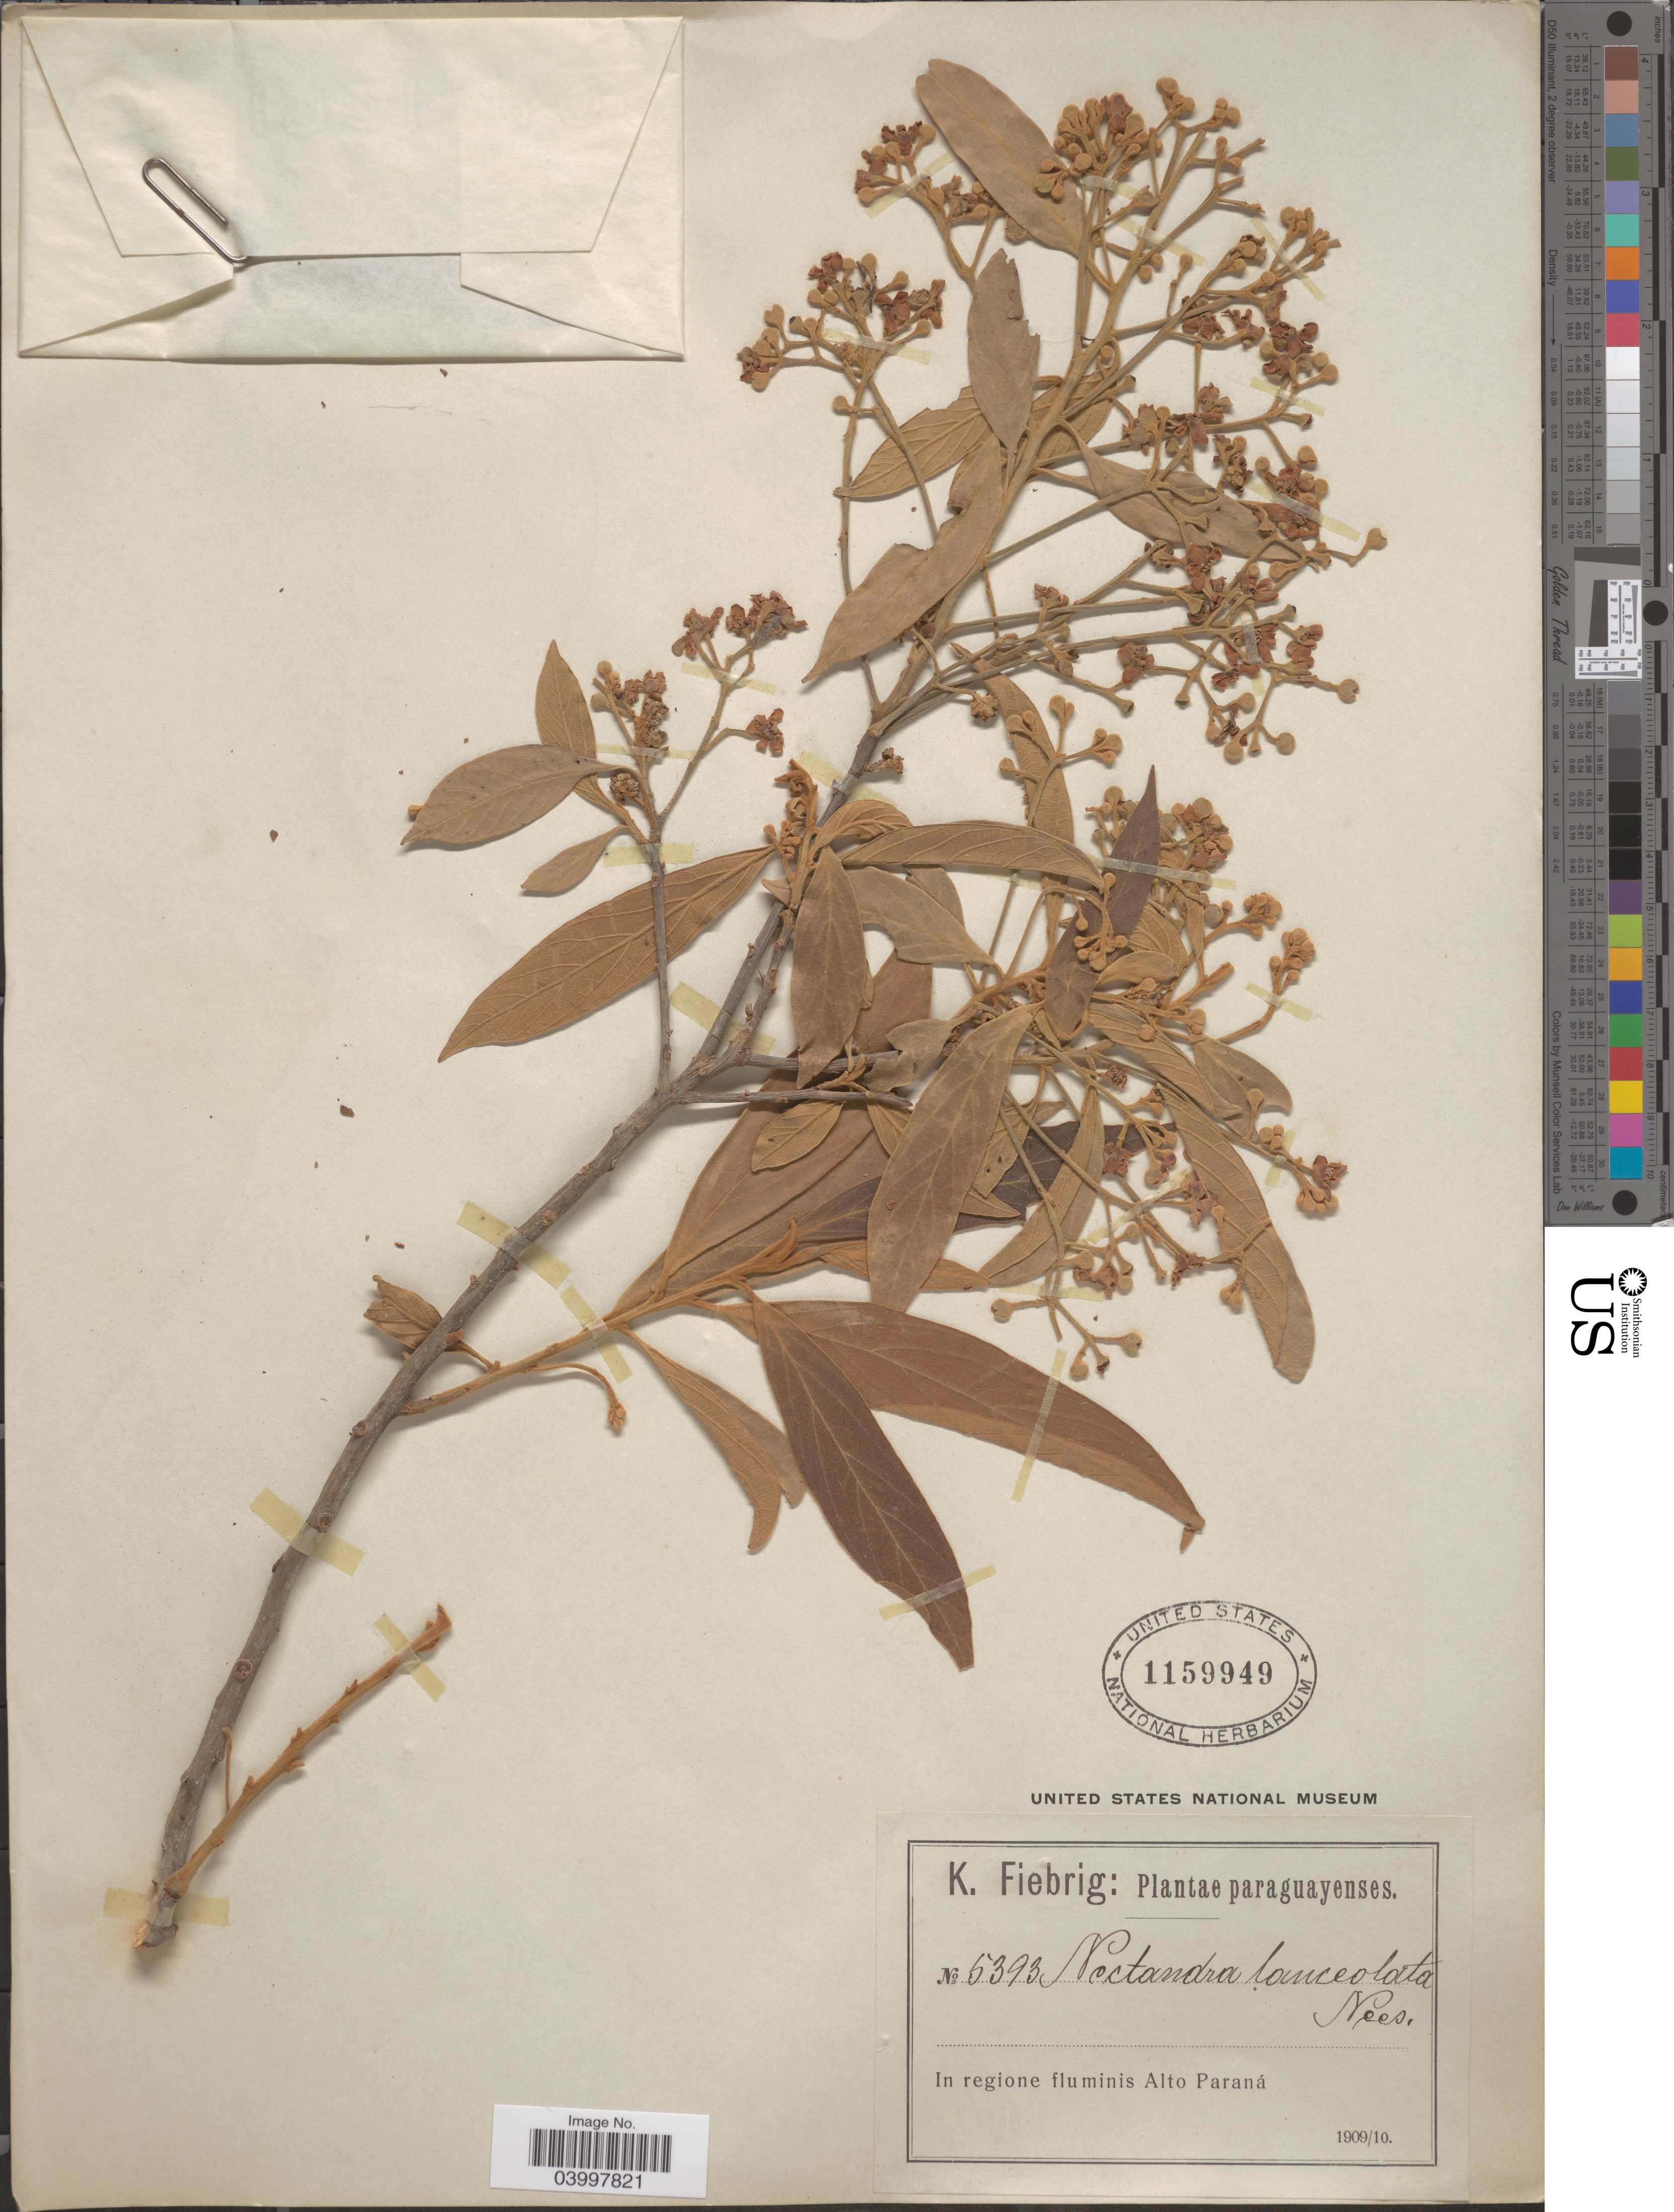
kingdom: Plantae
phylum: Tracheophyta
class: Magnoliopsida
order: Laurales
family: Lauraceae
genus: Nectandra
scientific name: Nectandra lanceolata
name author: Nees & Mart.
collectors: K. Fiebrig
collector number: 5393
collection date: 1909/1910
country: Paraguay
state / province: Alto Parana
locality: In regione fluminis Alto Paraná.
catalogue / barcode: US 1159949